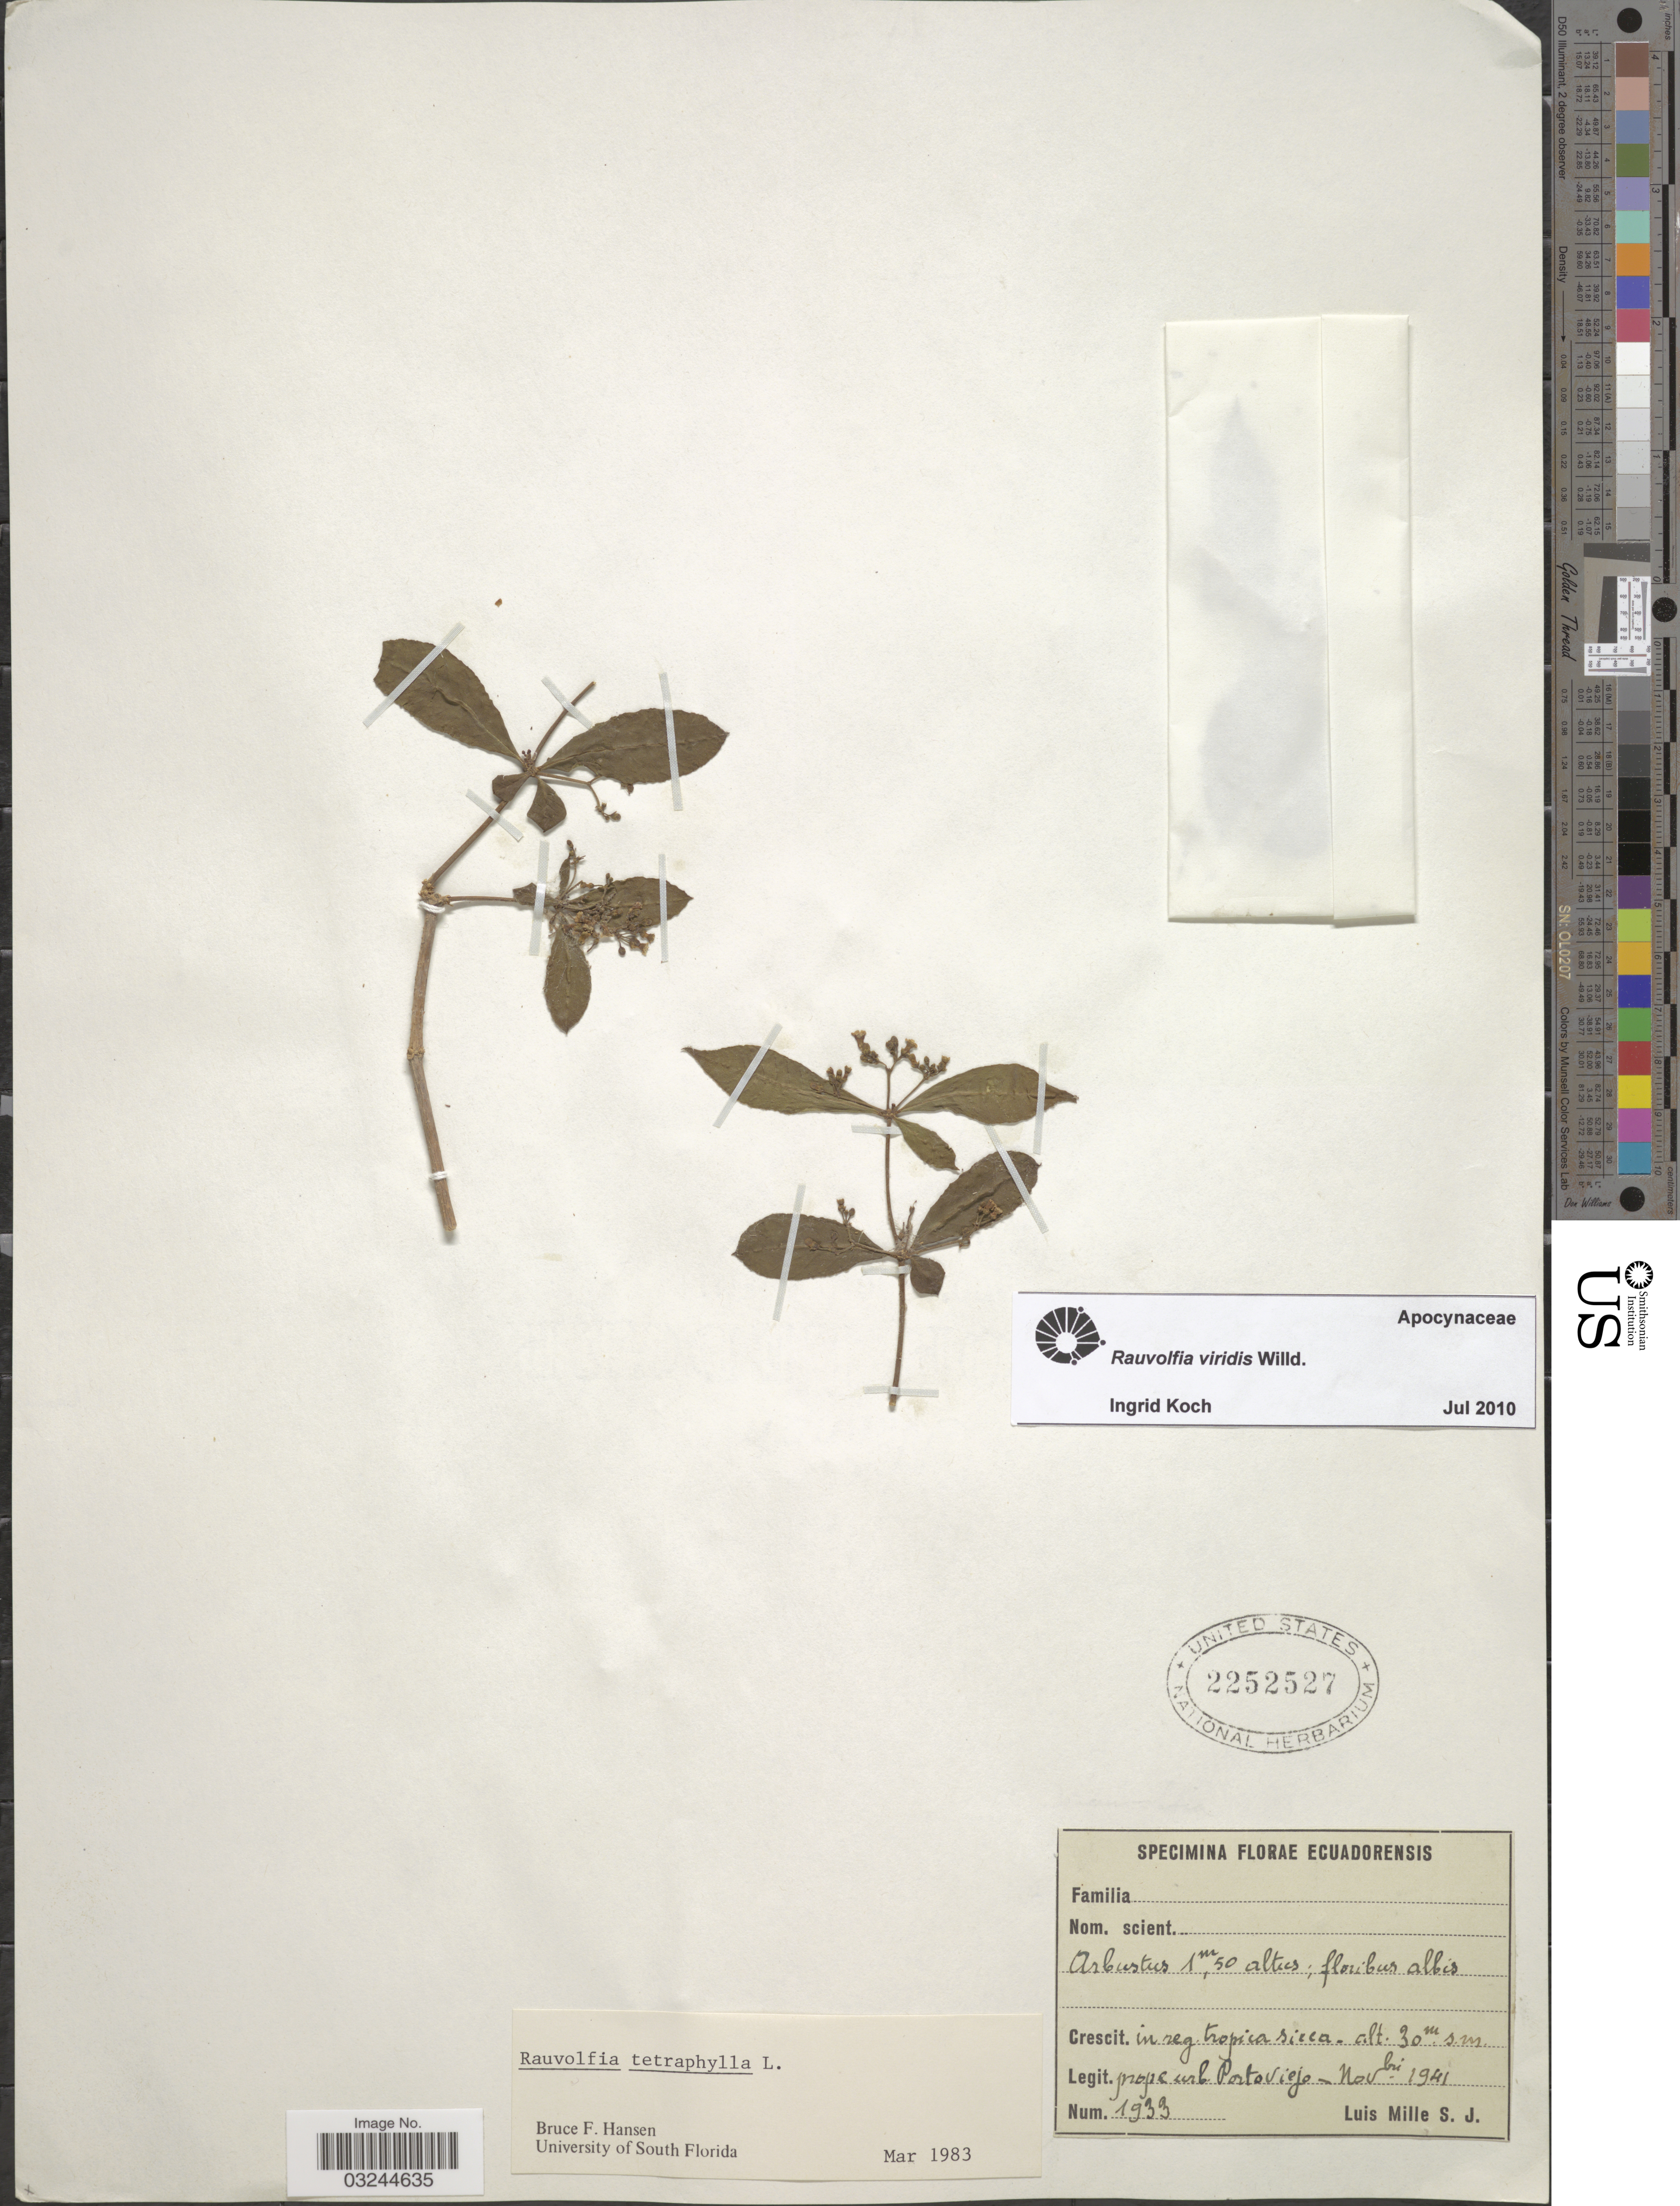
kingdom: Plantae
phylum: Tracheophyta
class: Magnoliopsida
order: Gentianales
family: Apocynaceae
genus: Rauvolfia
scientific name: Rauvolfia viridis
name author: Willd. ex Roem. & Schult.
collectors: L. Mille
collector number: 1933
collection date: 1941-11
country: Ecuador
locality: In reg. tropica sicca. Prope urb. Portoviejo.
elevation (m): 30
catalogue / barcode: US 2252527